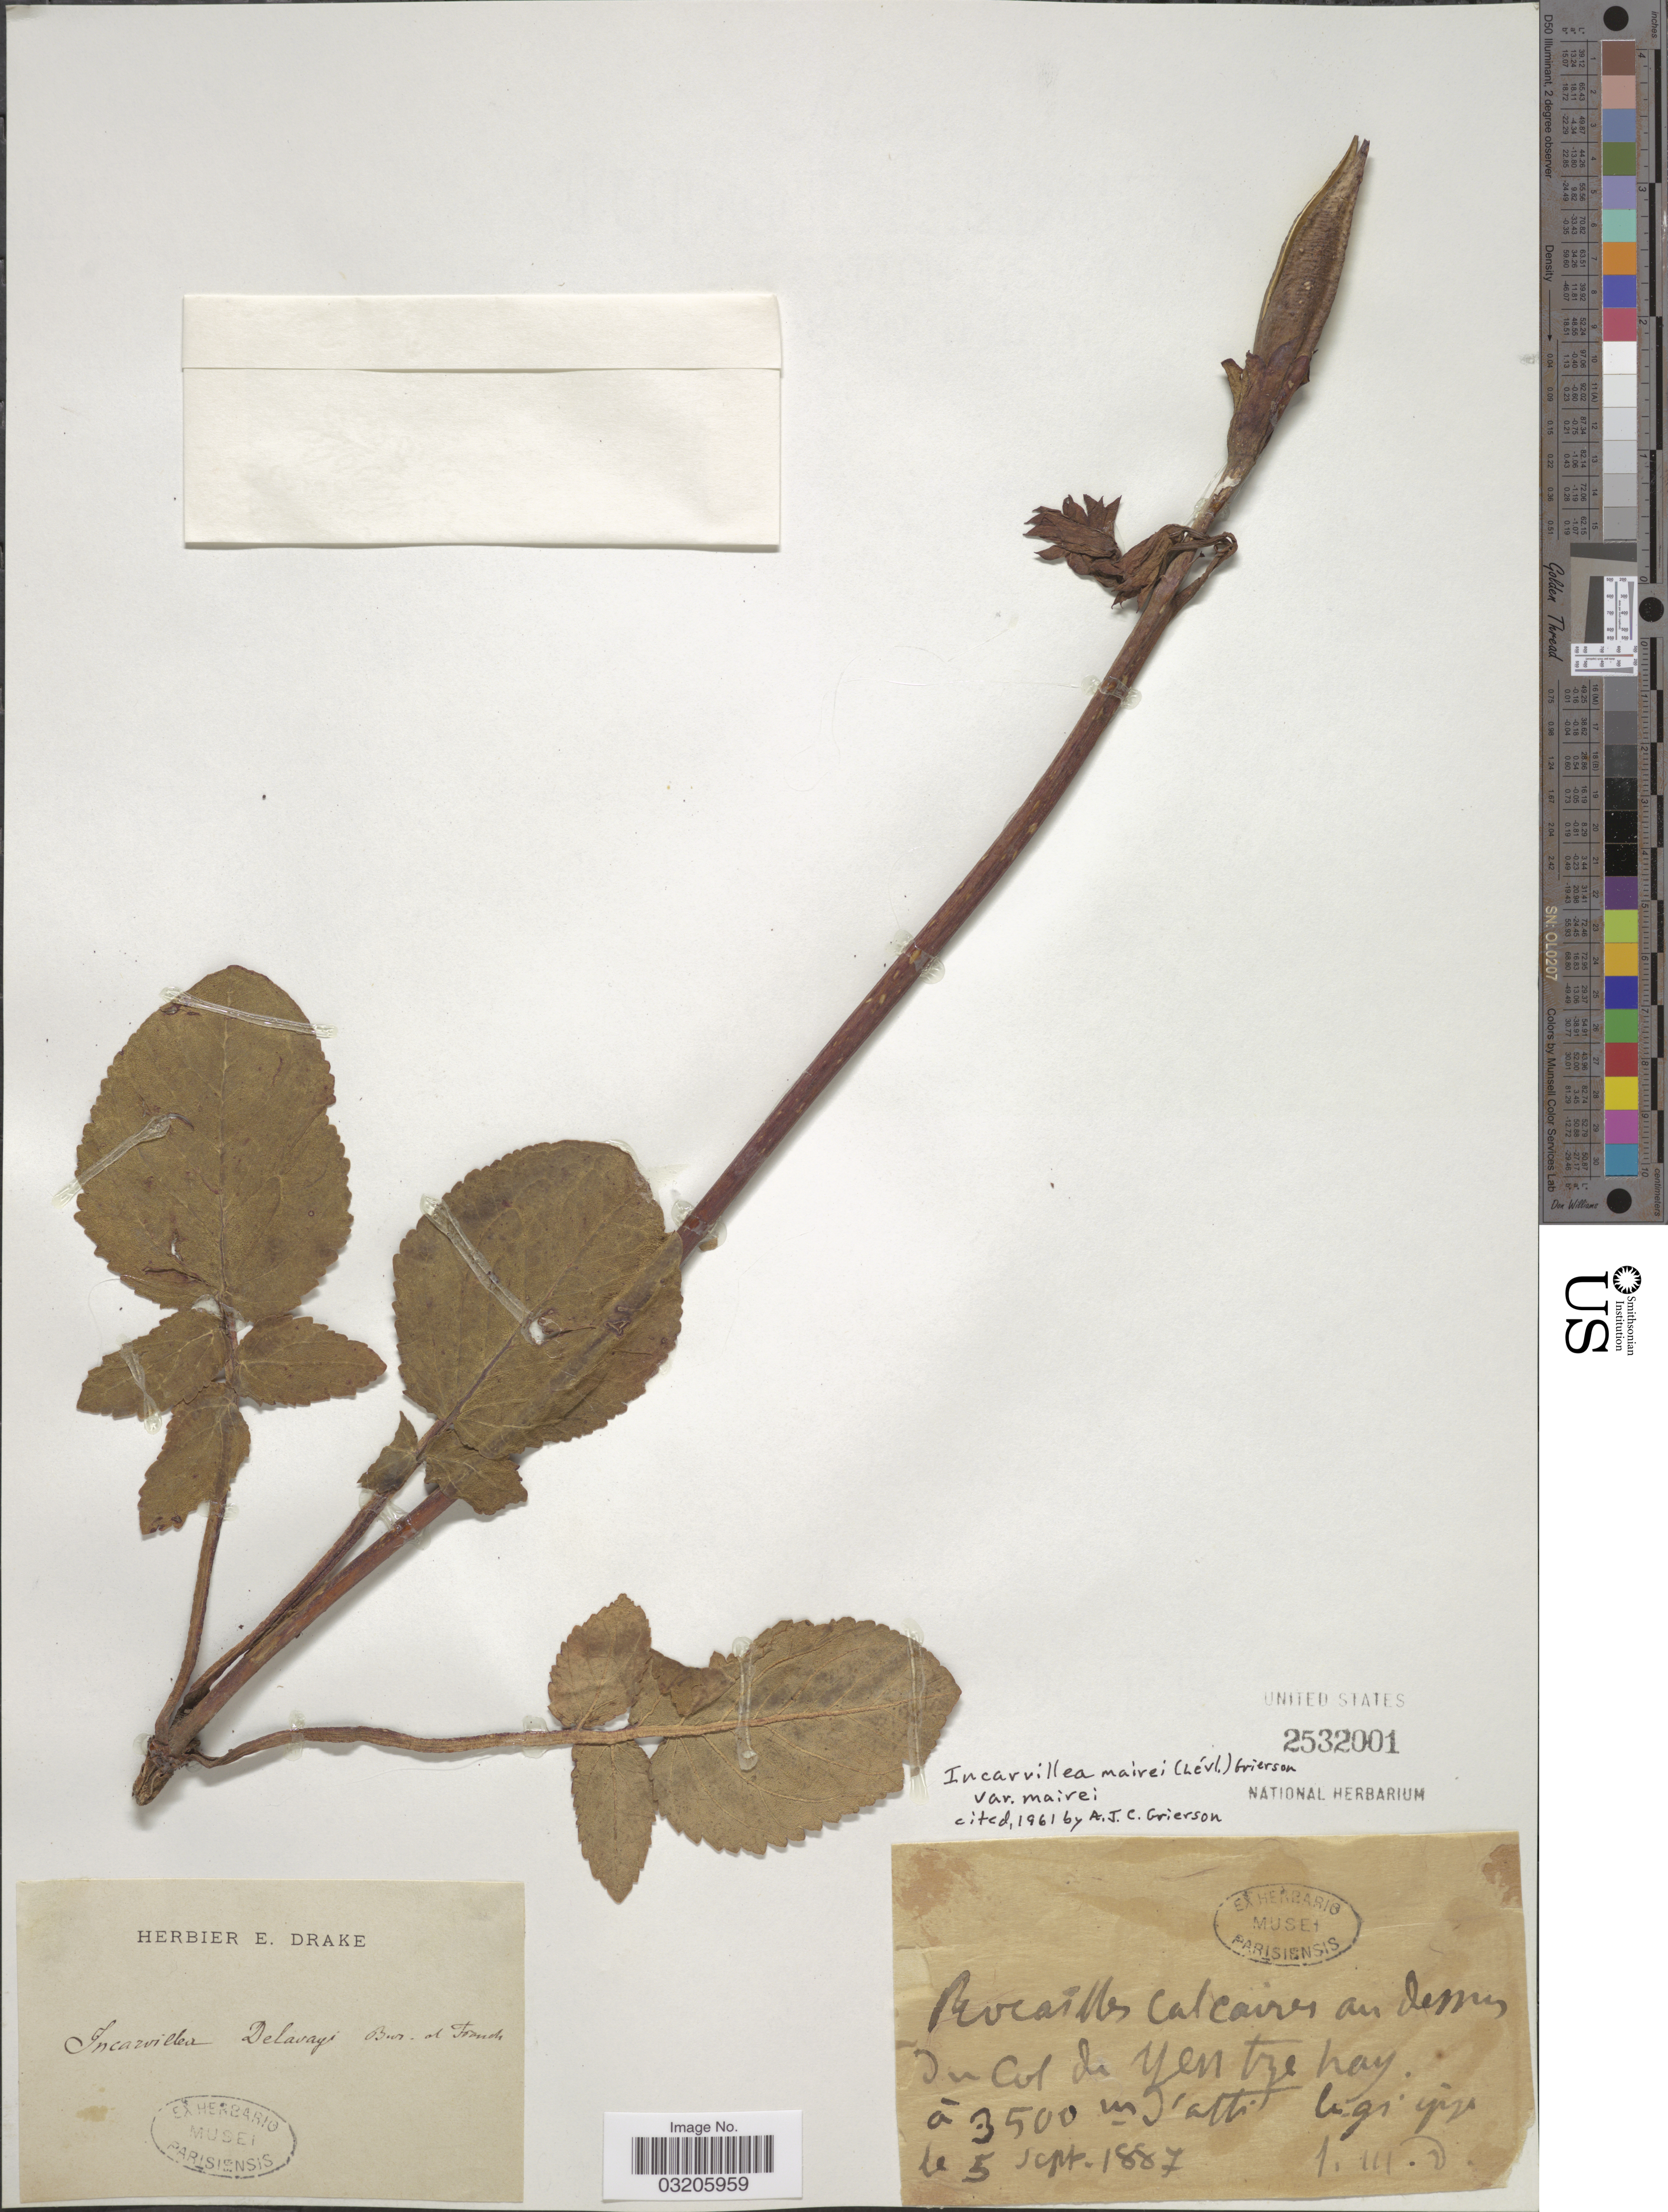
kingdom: Plantae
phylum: Tracheophyta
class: Magnoliopsida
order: Lamiales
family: Bignoniaceae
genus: Incarvillea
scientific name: Incarvillea mairei var. mairei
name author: (H. Lév.) Grierson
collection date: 1887-09-05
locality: In Col de Yen tze hay.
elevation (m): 3500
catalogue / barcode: US 2532001